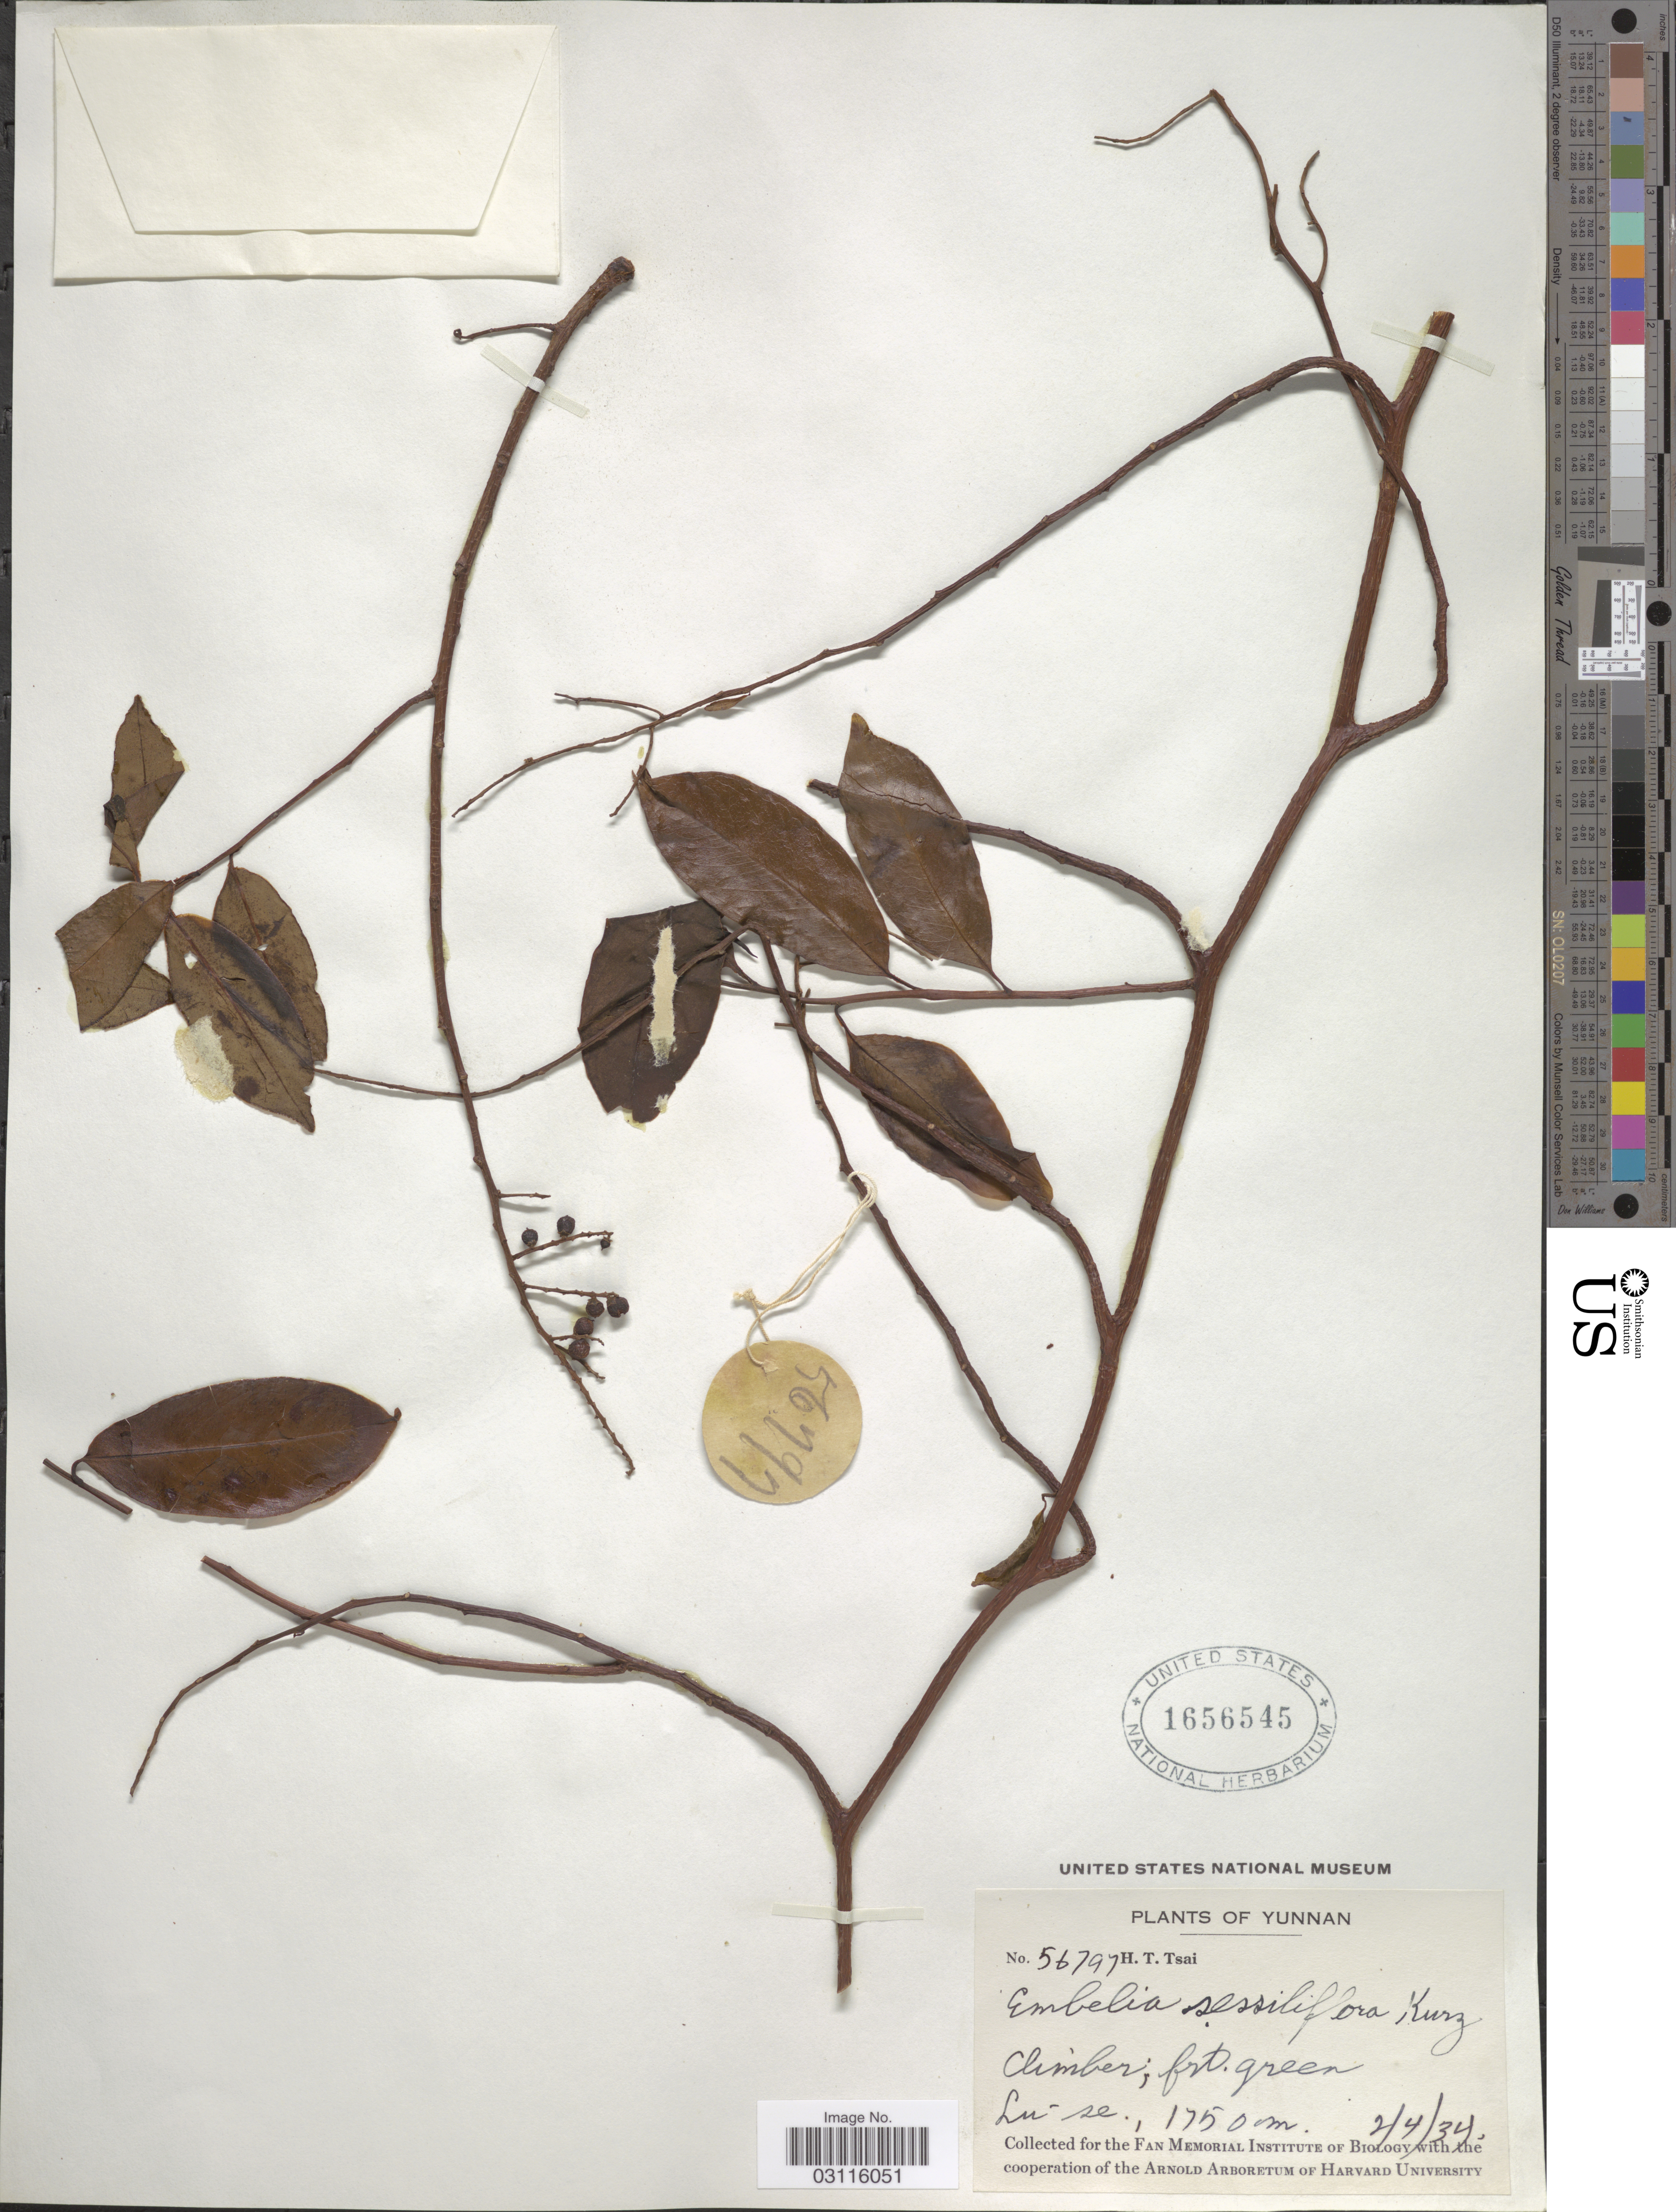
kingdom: Plantae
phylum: Tracheophyta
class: Magnoliopsida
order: Ericales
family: Primulaceae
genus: Embelia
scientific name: Embelia sessiliflora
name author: Kurz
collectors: H. Tsai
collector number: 56797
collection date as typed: Transcribed d/m/y: 2/4/34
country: China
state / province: Yunnan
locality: Lui se.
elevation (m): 1750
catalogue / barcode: US 1656545